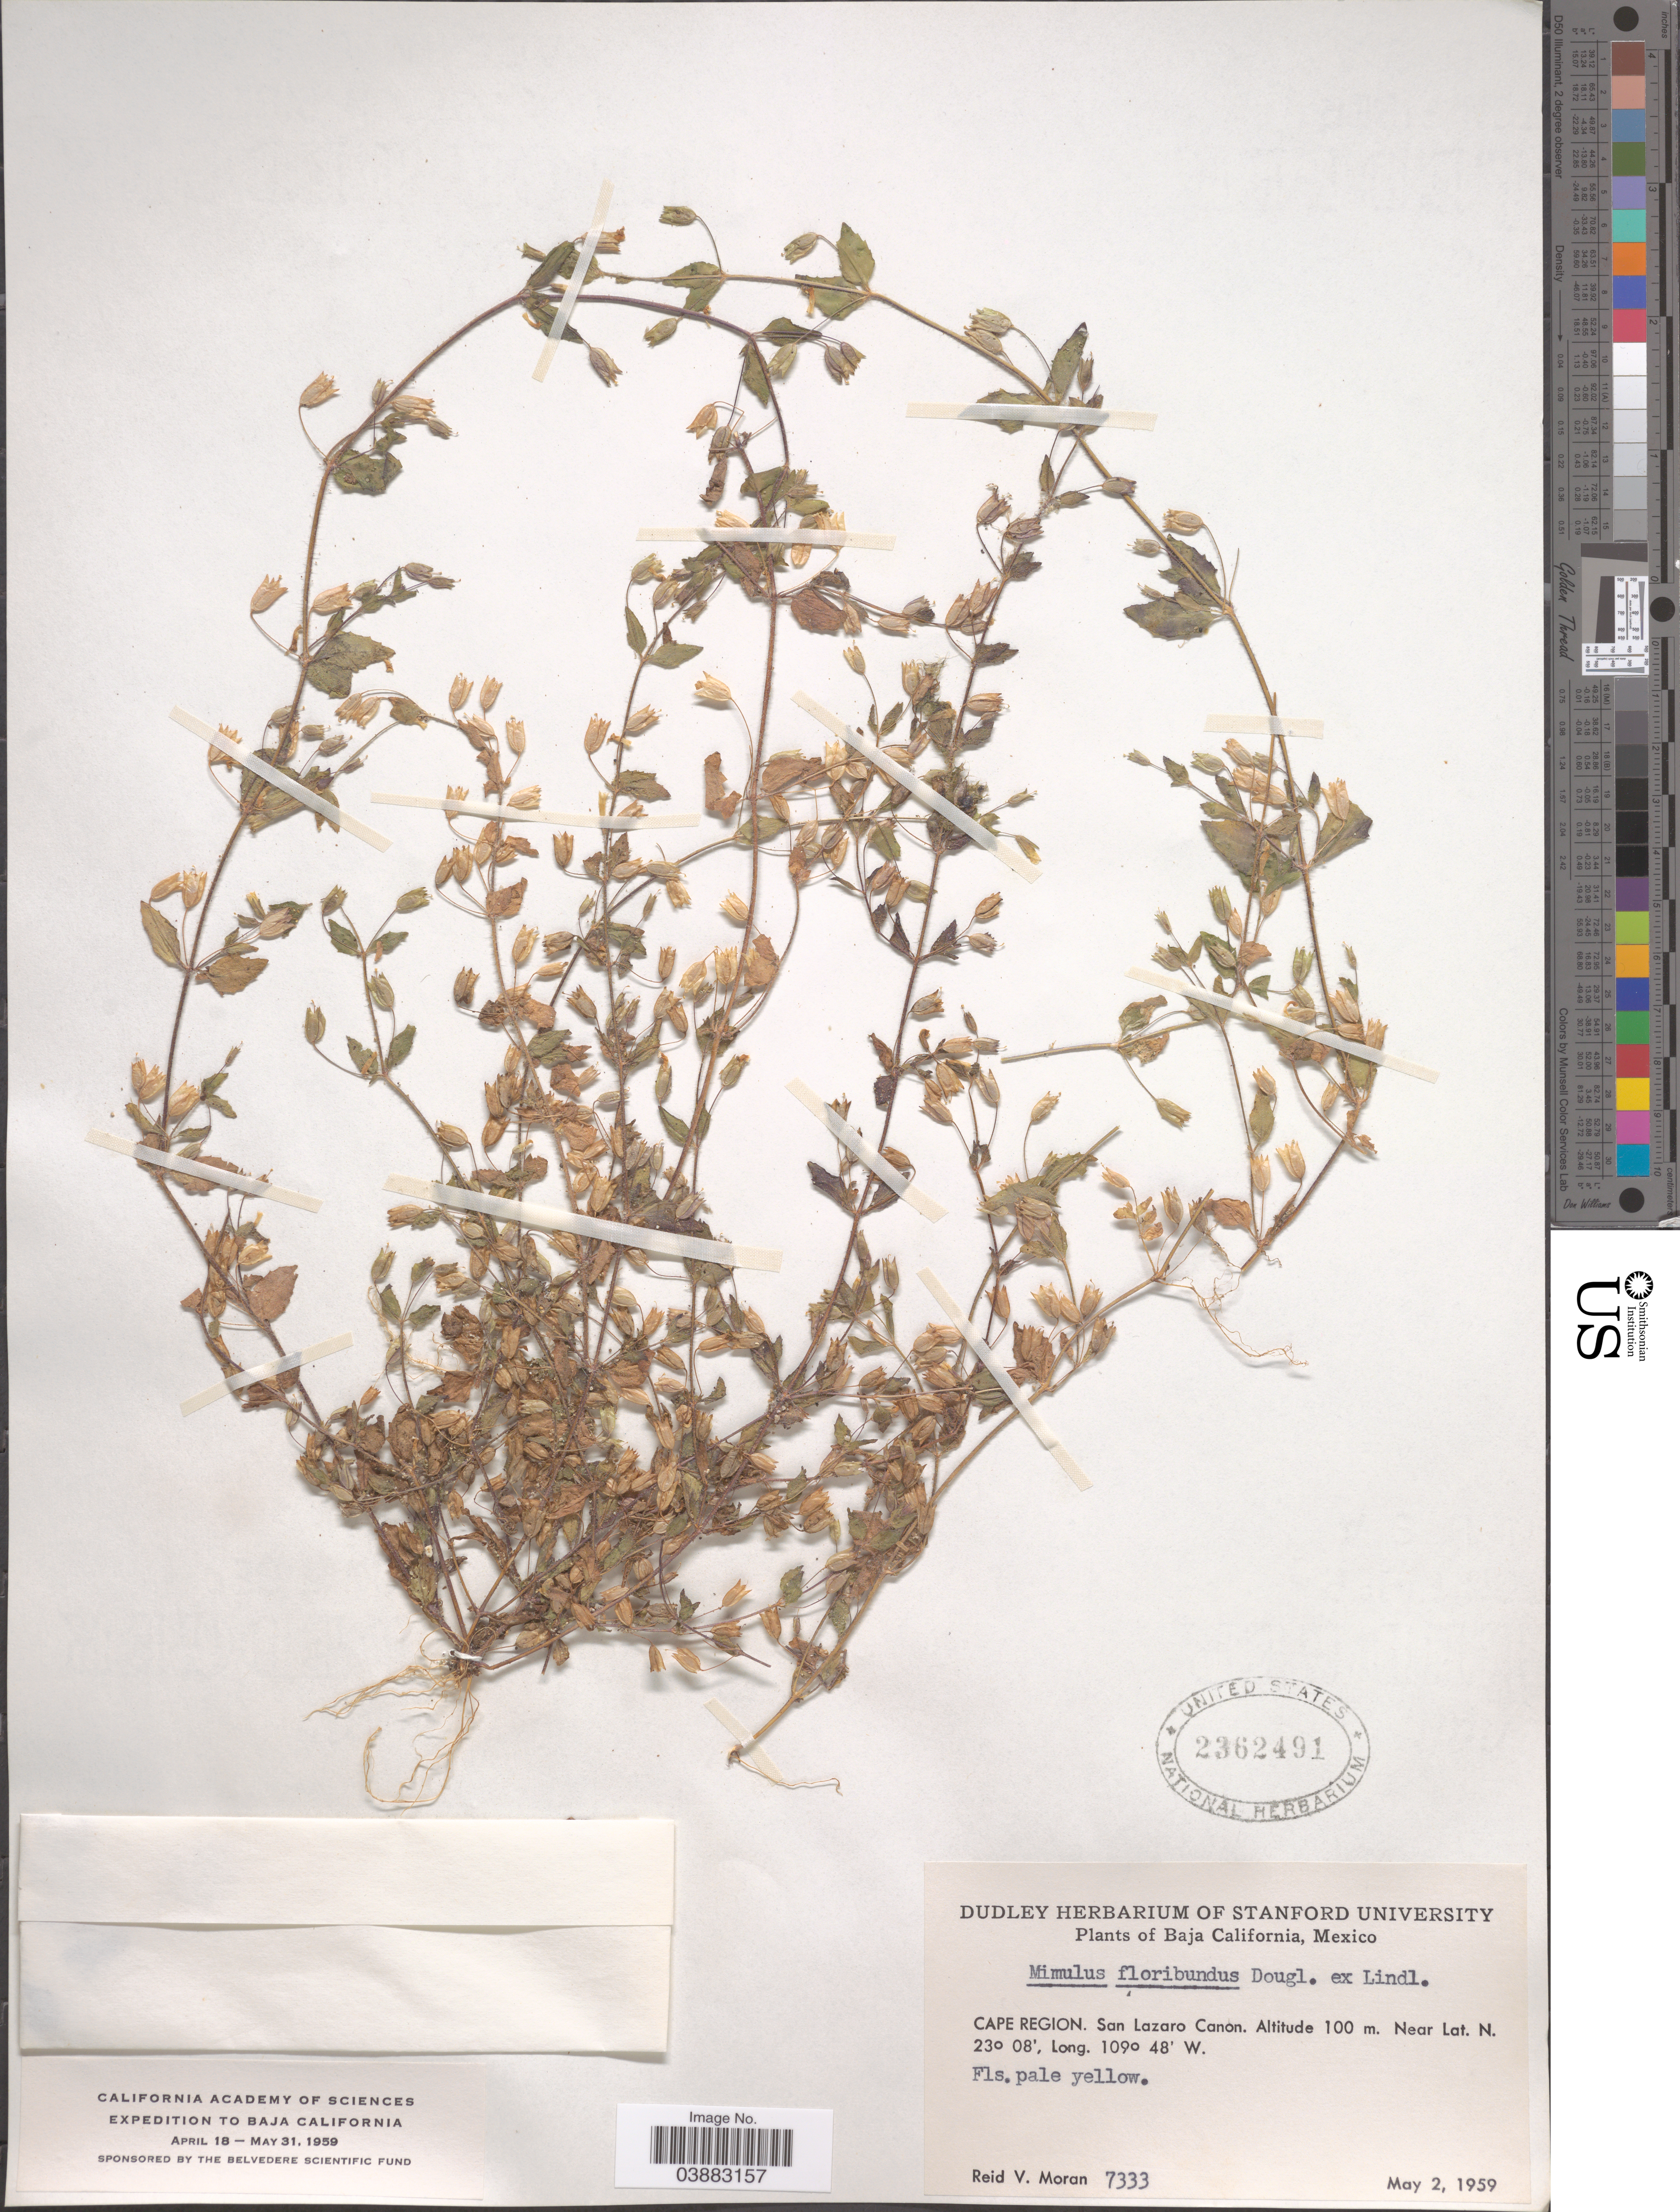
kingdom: Plantae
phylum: Tracheophyta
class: Magnoliopsida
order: Lamiales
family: Phrymaceae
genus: Mimulus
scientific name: Mimulus floribundus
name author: Douglas ex Lindl.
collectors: R. V. Moran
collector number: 7333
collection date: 1959-05-02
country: Mexico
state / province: Baja California Sur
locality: Cape Region. San Lazaro Canon.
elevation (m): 100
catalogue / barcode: US 2362491